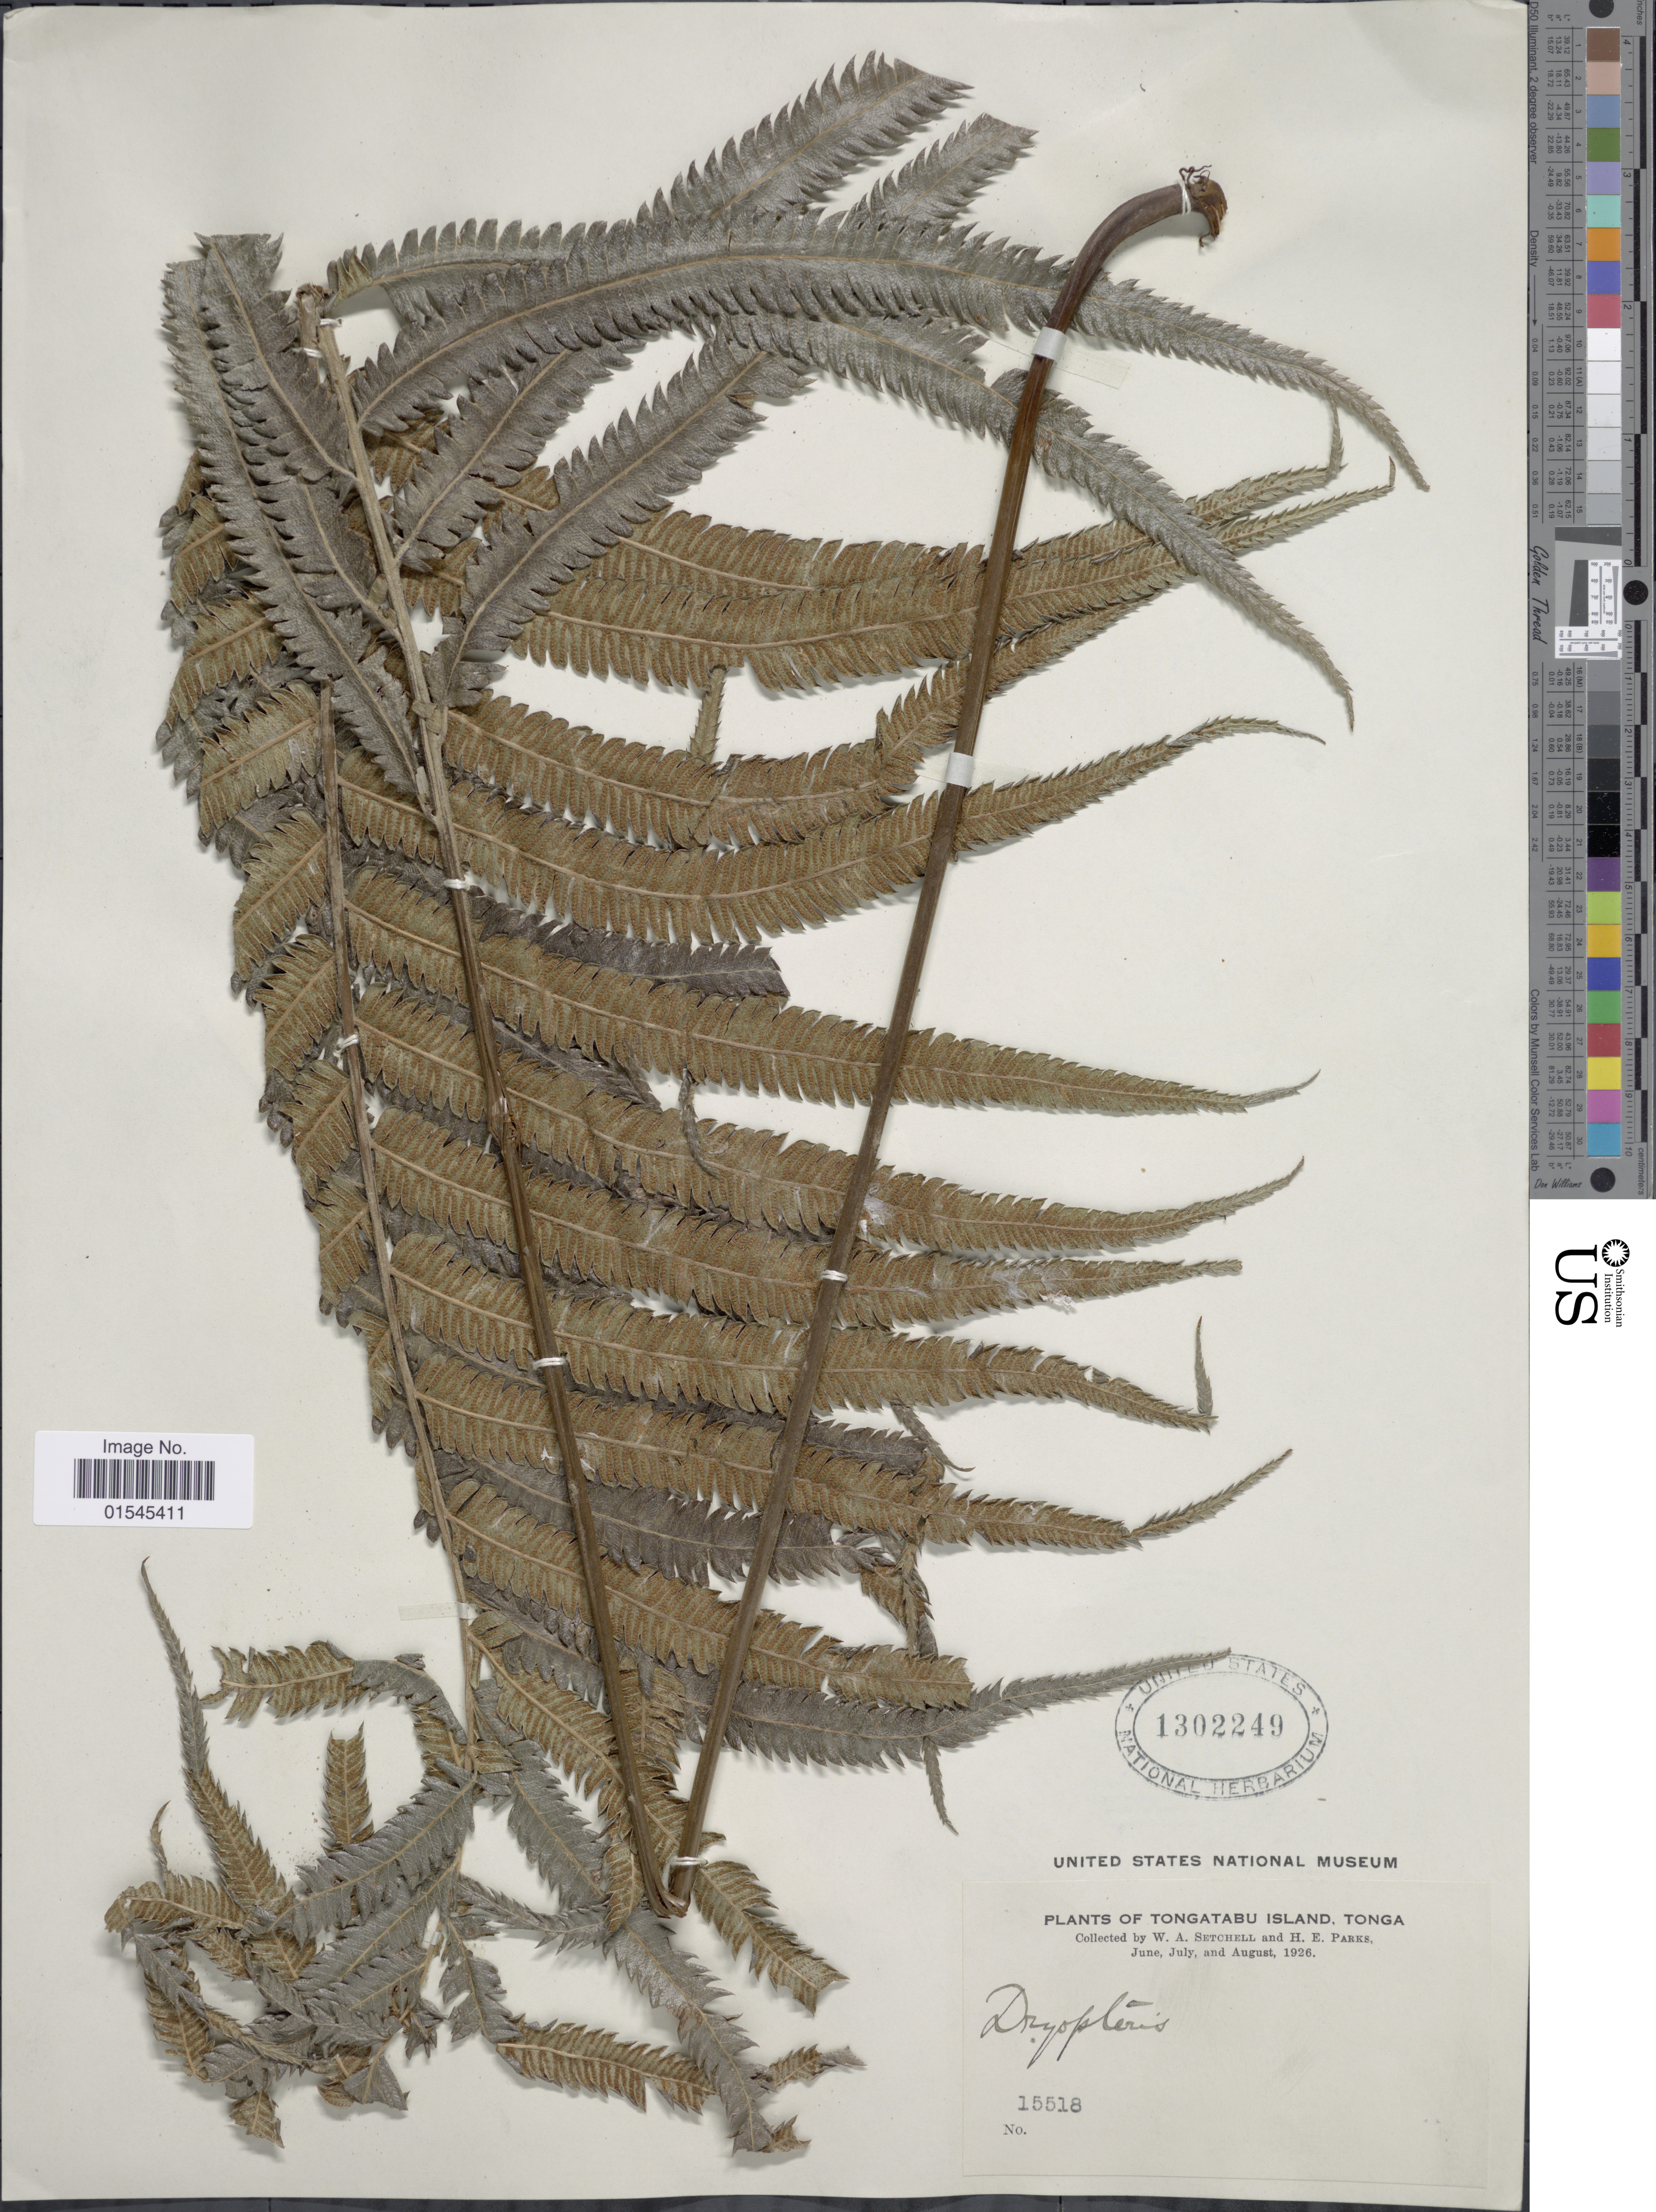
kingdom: Plantae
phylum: Tracheophyta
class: Polypodiopsida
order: Polypodiales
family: Thelypteridaceae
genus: Sphaerostephanos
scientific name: Sphaerostephanos unitus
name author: (L.) Holttum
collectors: W. Setchell & H. E. Parks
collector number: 15518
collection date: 1926-06/1926-08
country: Tonga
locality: Tongatabu Island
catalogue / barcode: US 1302249